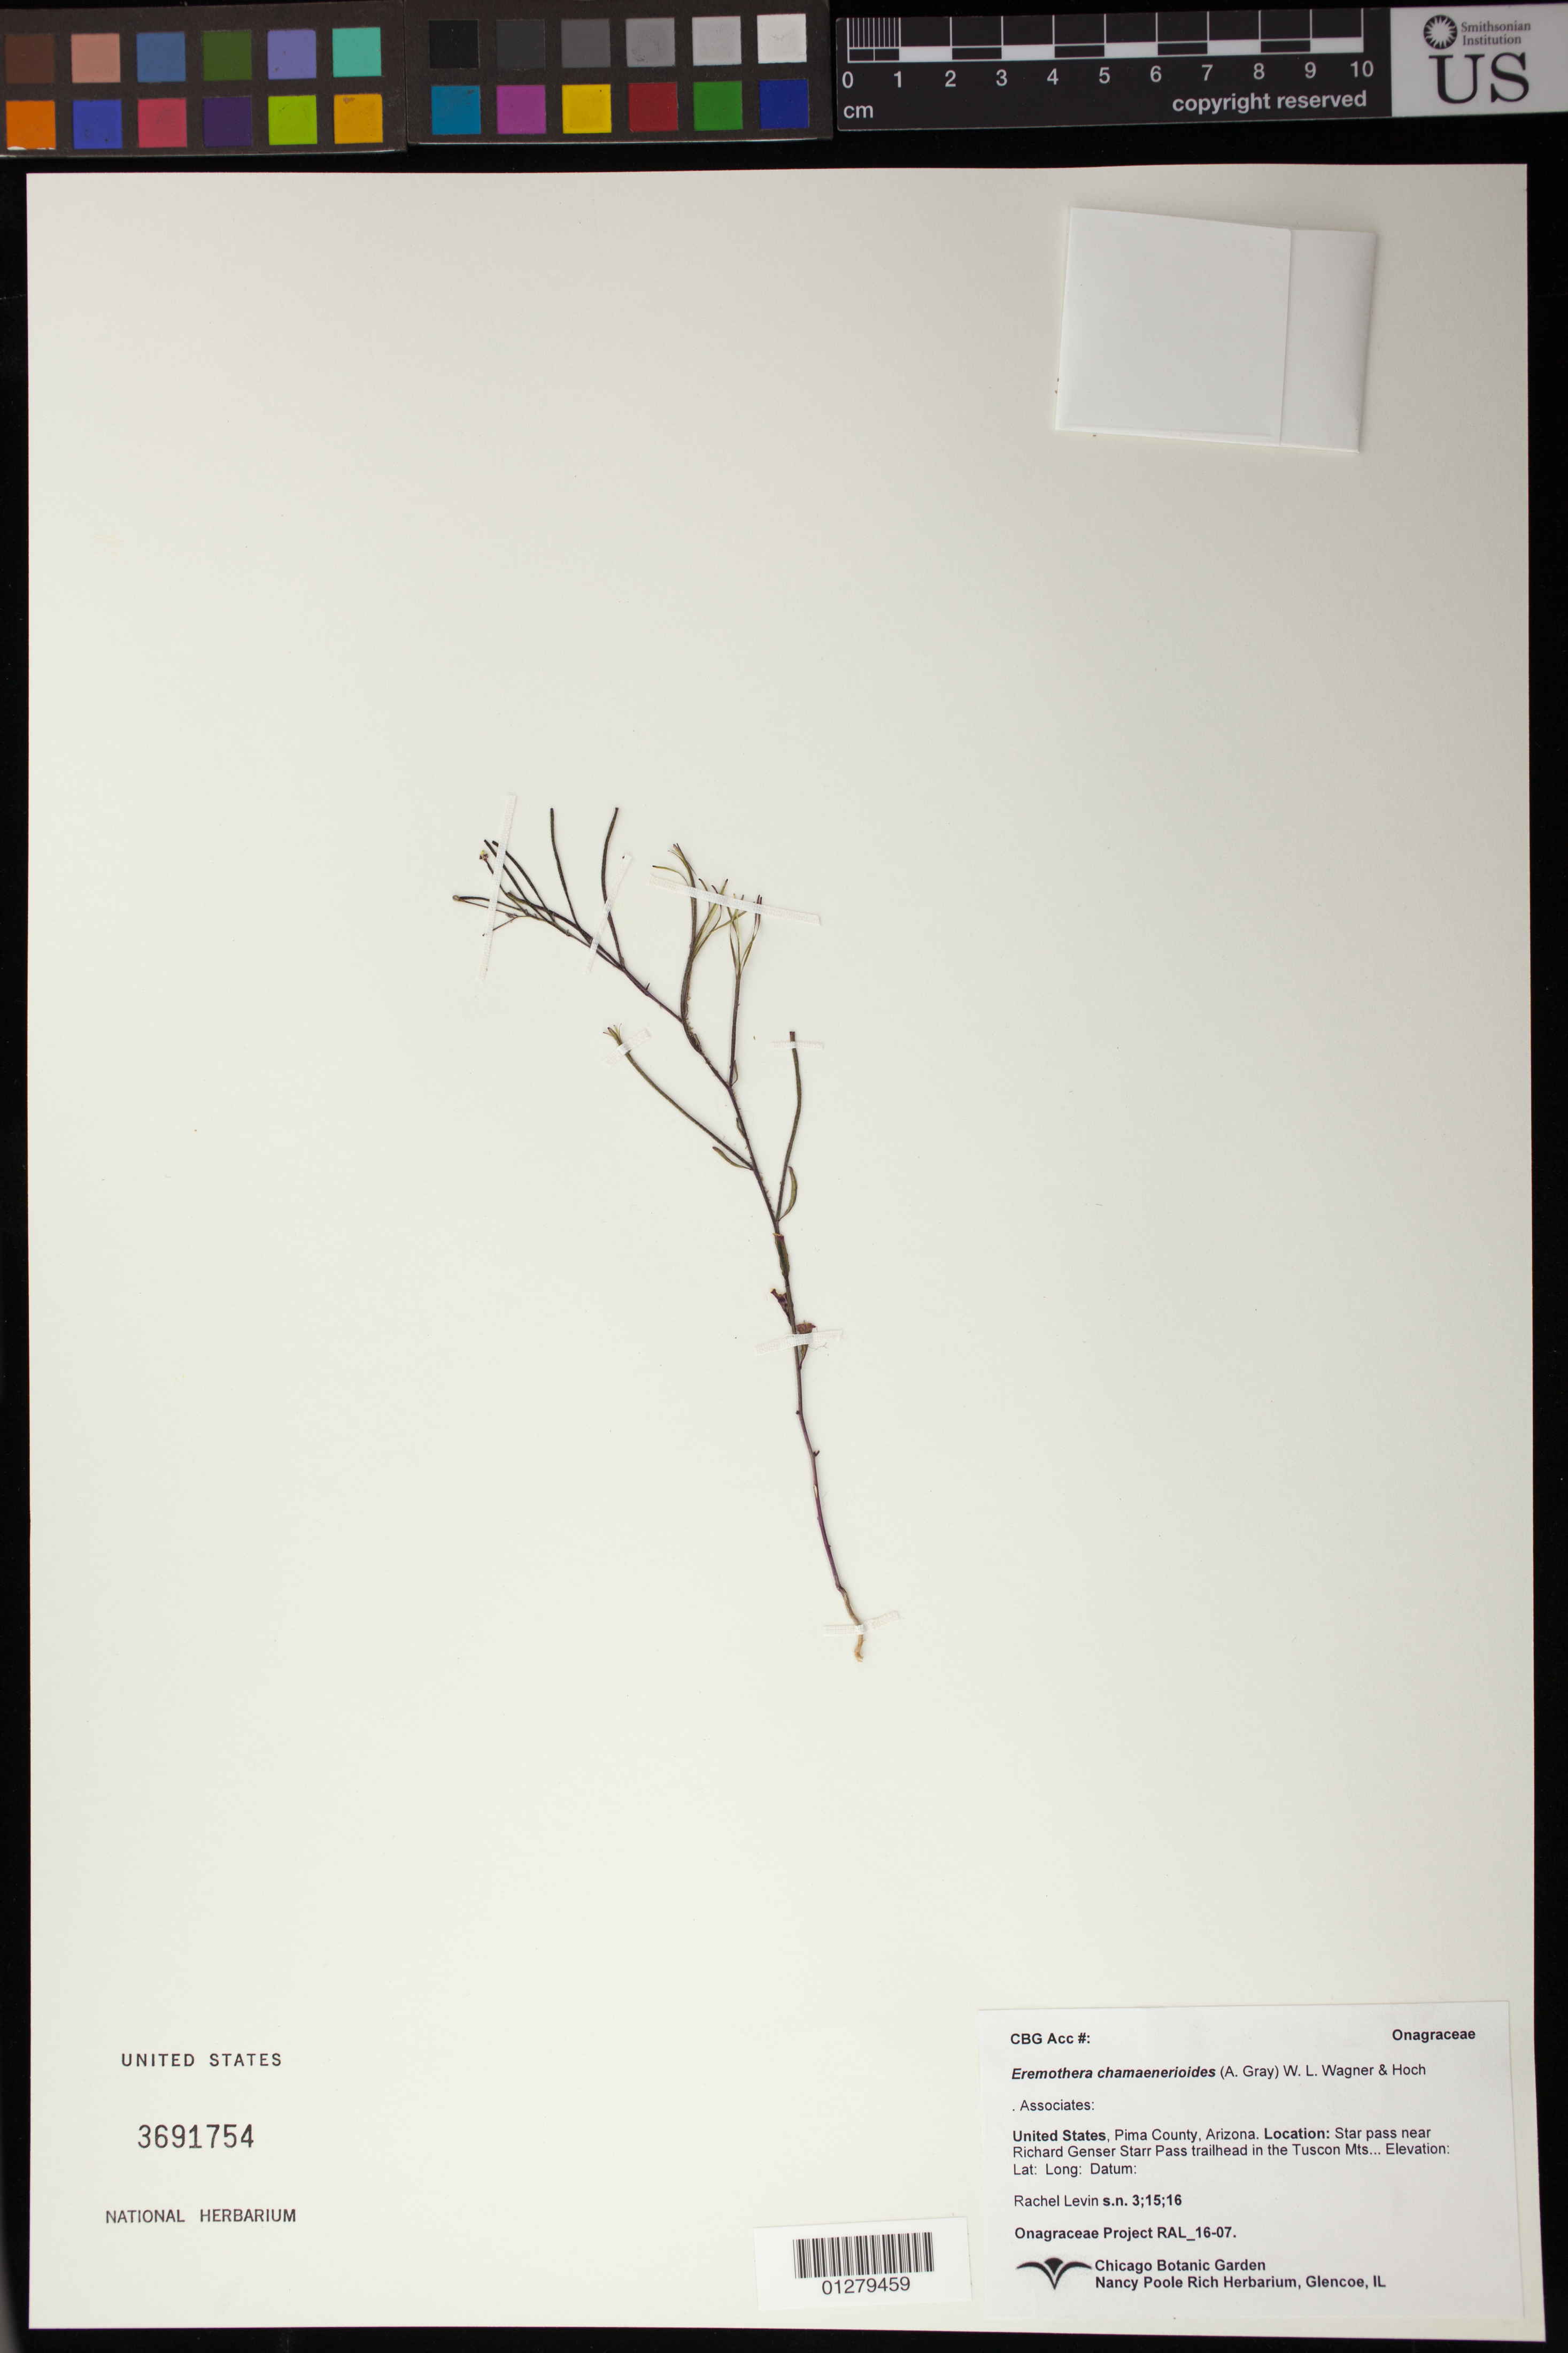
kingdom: Plantae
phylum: Tracheophyta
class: Magnoliopsida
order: Myrtales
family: Onagraceae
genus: Eremothera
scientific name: Eremothera chamaenerioides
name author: (A. Gray) W.L. Wagner & Hoch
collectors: R. A. Levin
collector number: RAL 16-07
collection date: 2016-03-15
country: United States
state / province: Arizona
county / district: Maricopa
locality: Starr Pass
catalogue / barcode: US 3691754